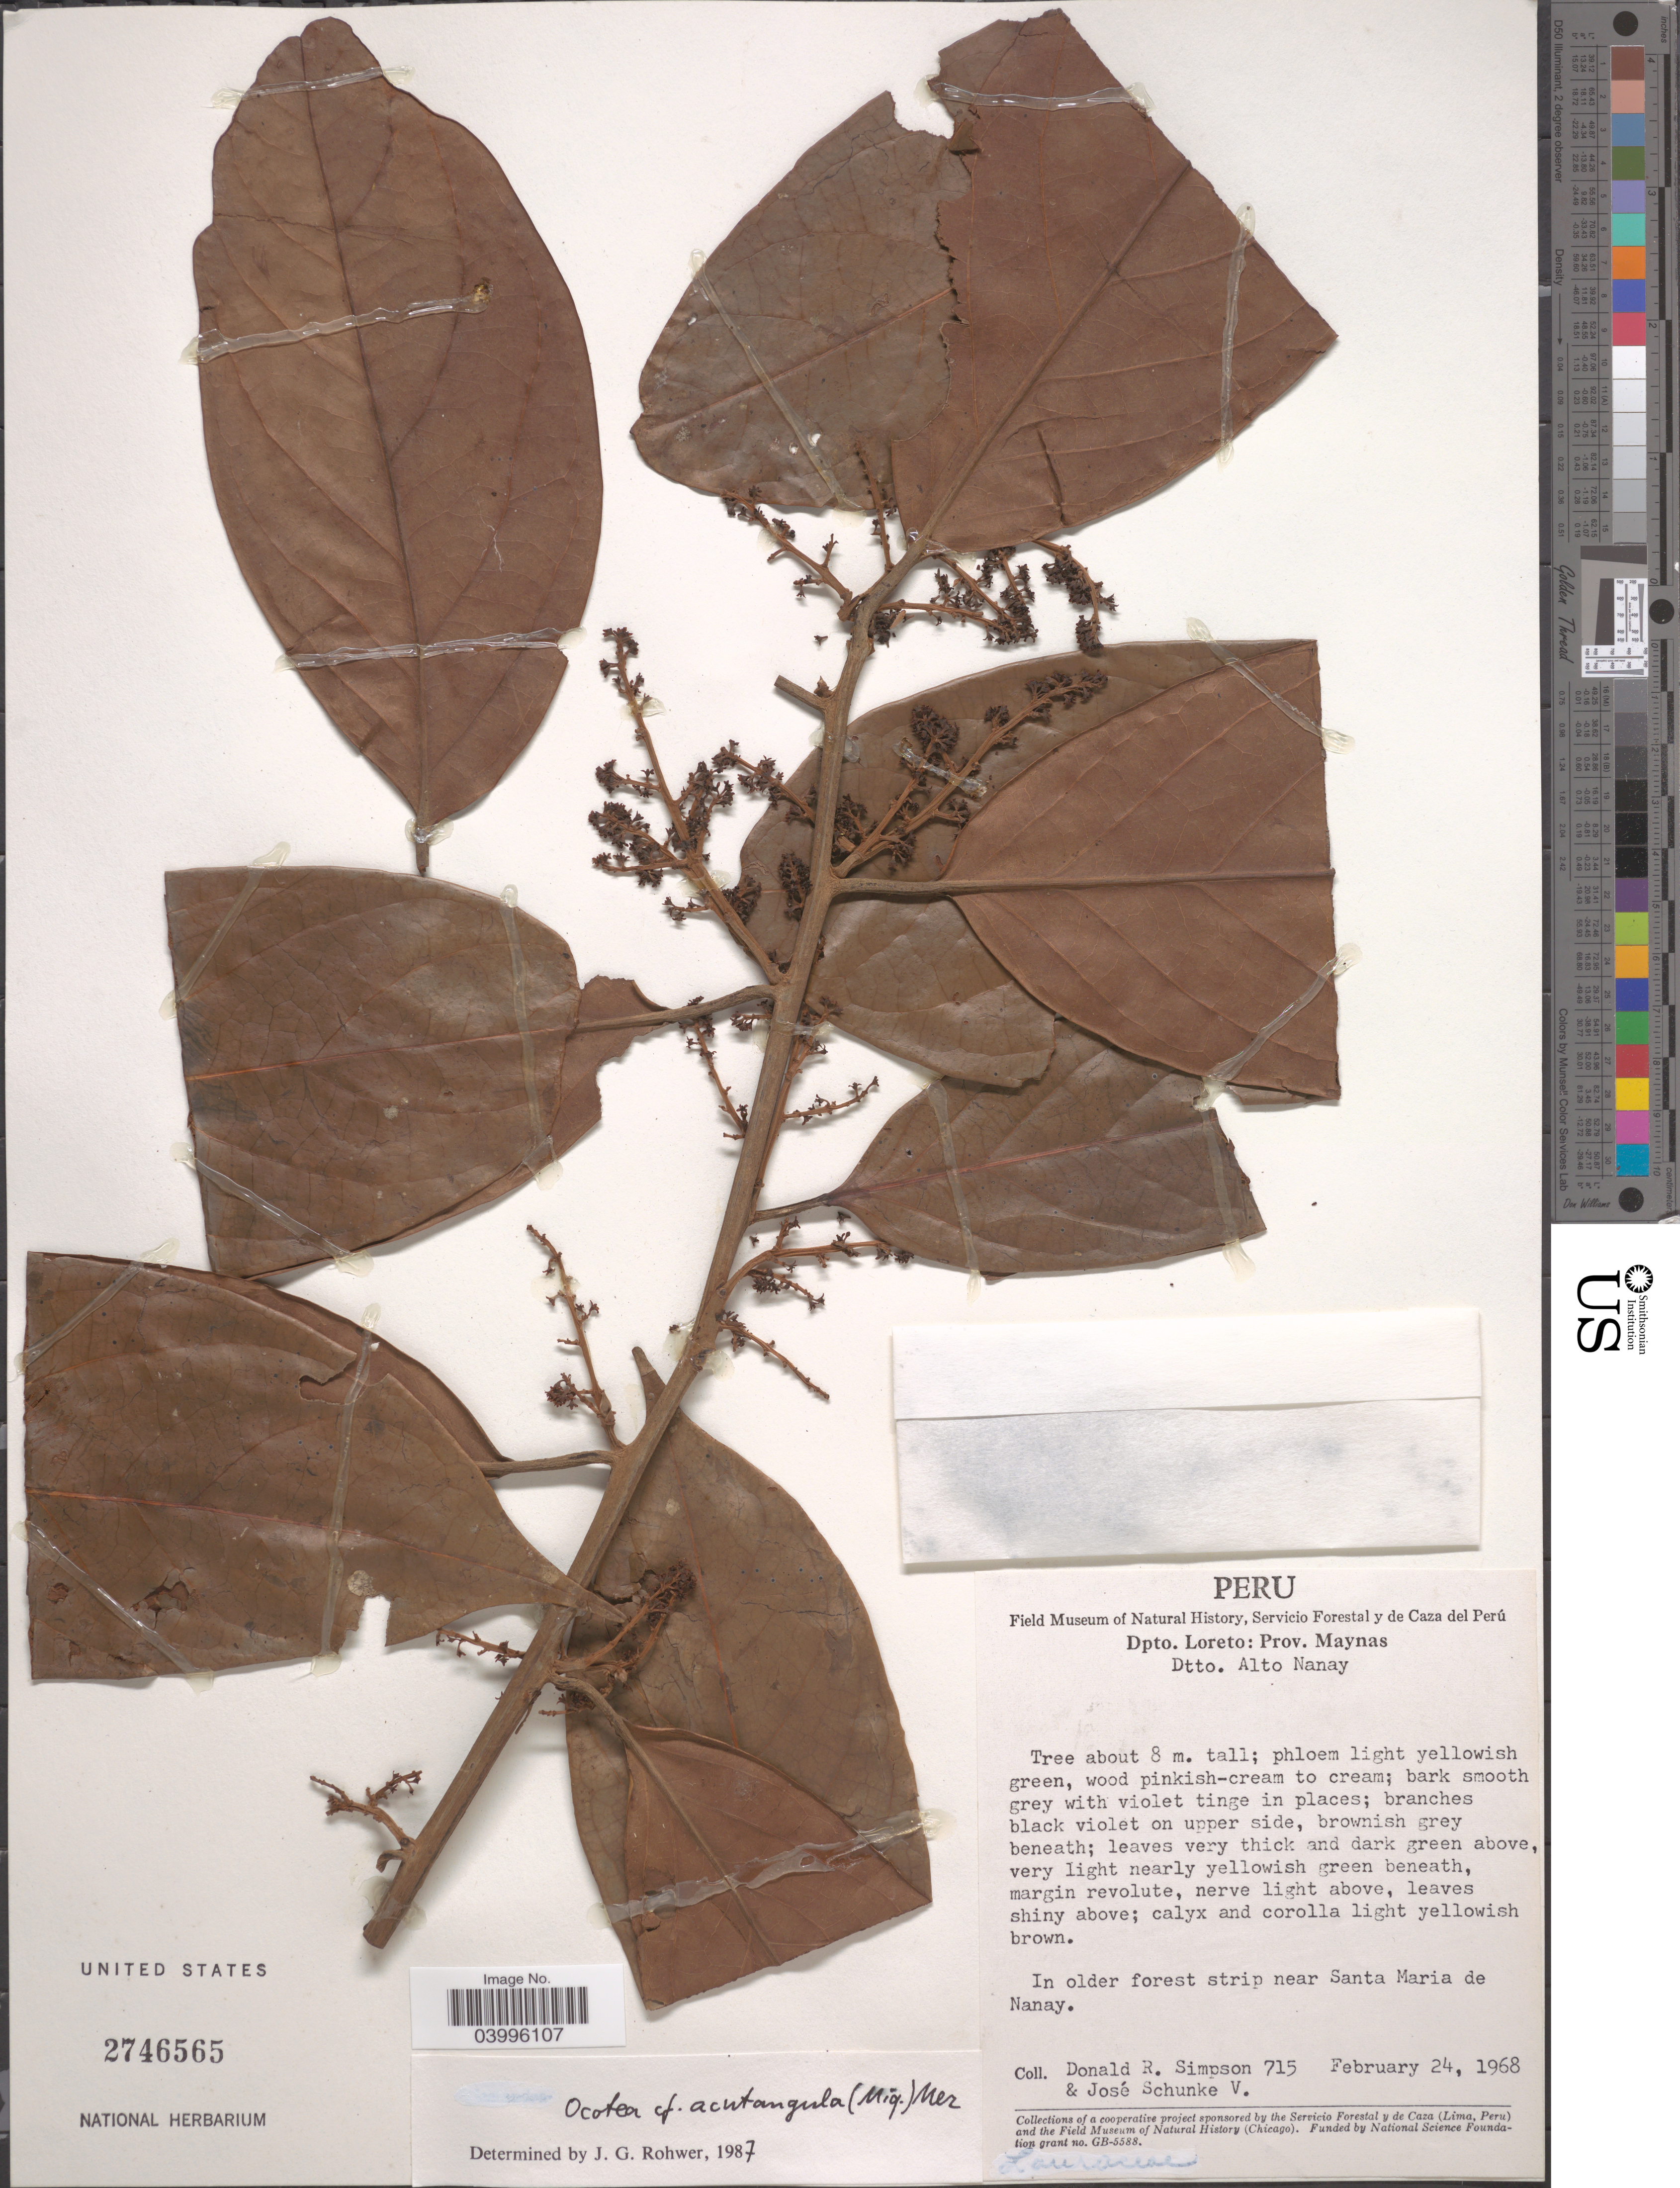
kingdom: Plantae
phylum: Tracheophyta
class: Magnoliopsida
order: Laurales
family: Lauraceae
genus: Ocotea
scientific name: Ocotea acutangula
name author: (Miq.) Mez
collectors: D. R. Simpson & J. Schunke Vigo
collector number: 715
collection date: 1968-02-24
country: Peru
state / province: Loreto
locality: Dpto. Loreto: Prov. Maynas. Dtto. Alto Nanay. In older forest strip near Santa Maria de Nanay.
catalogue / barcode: US 2746565